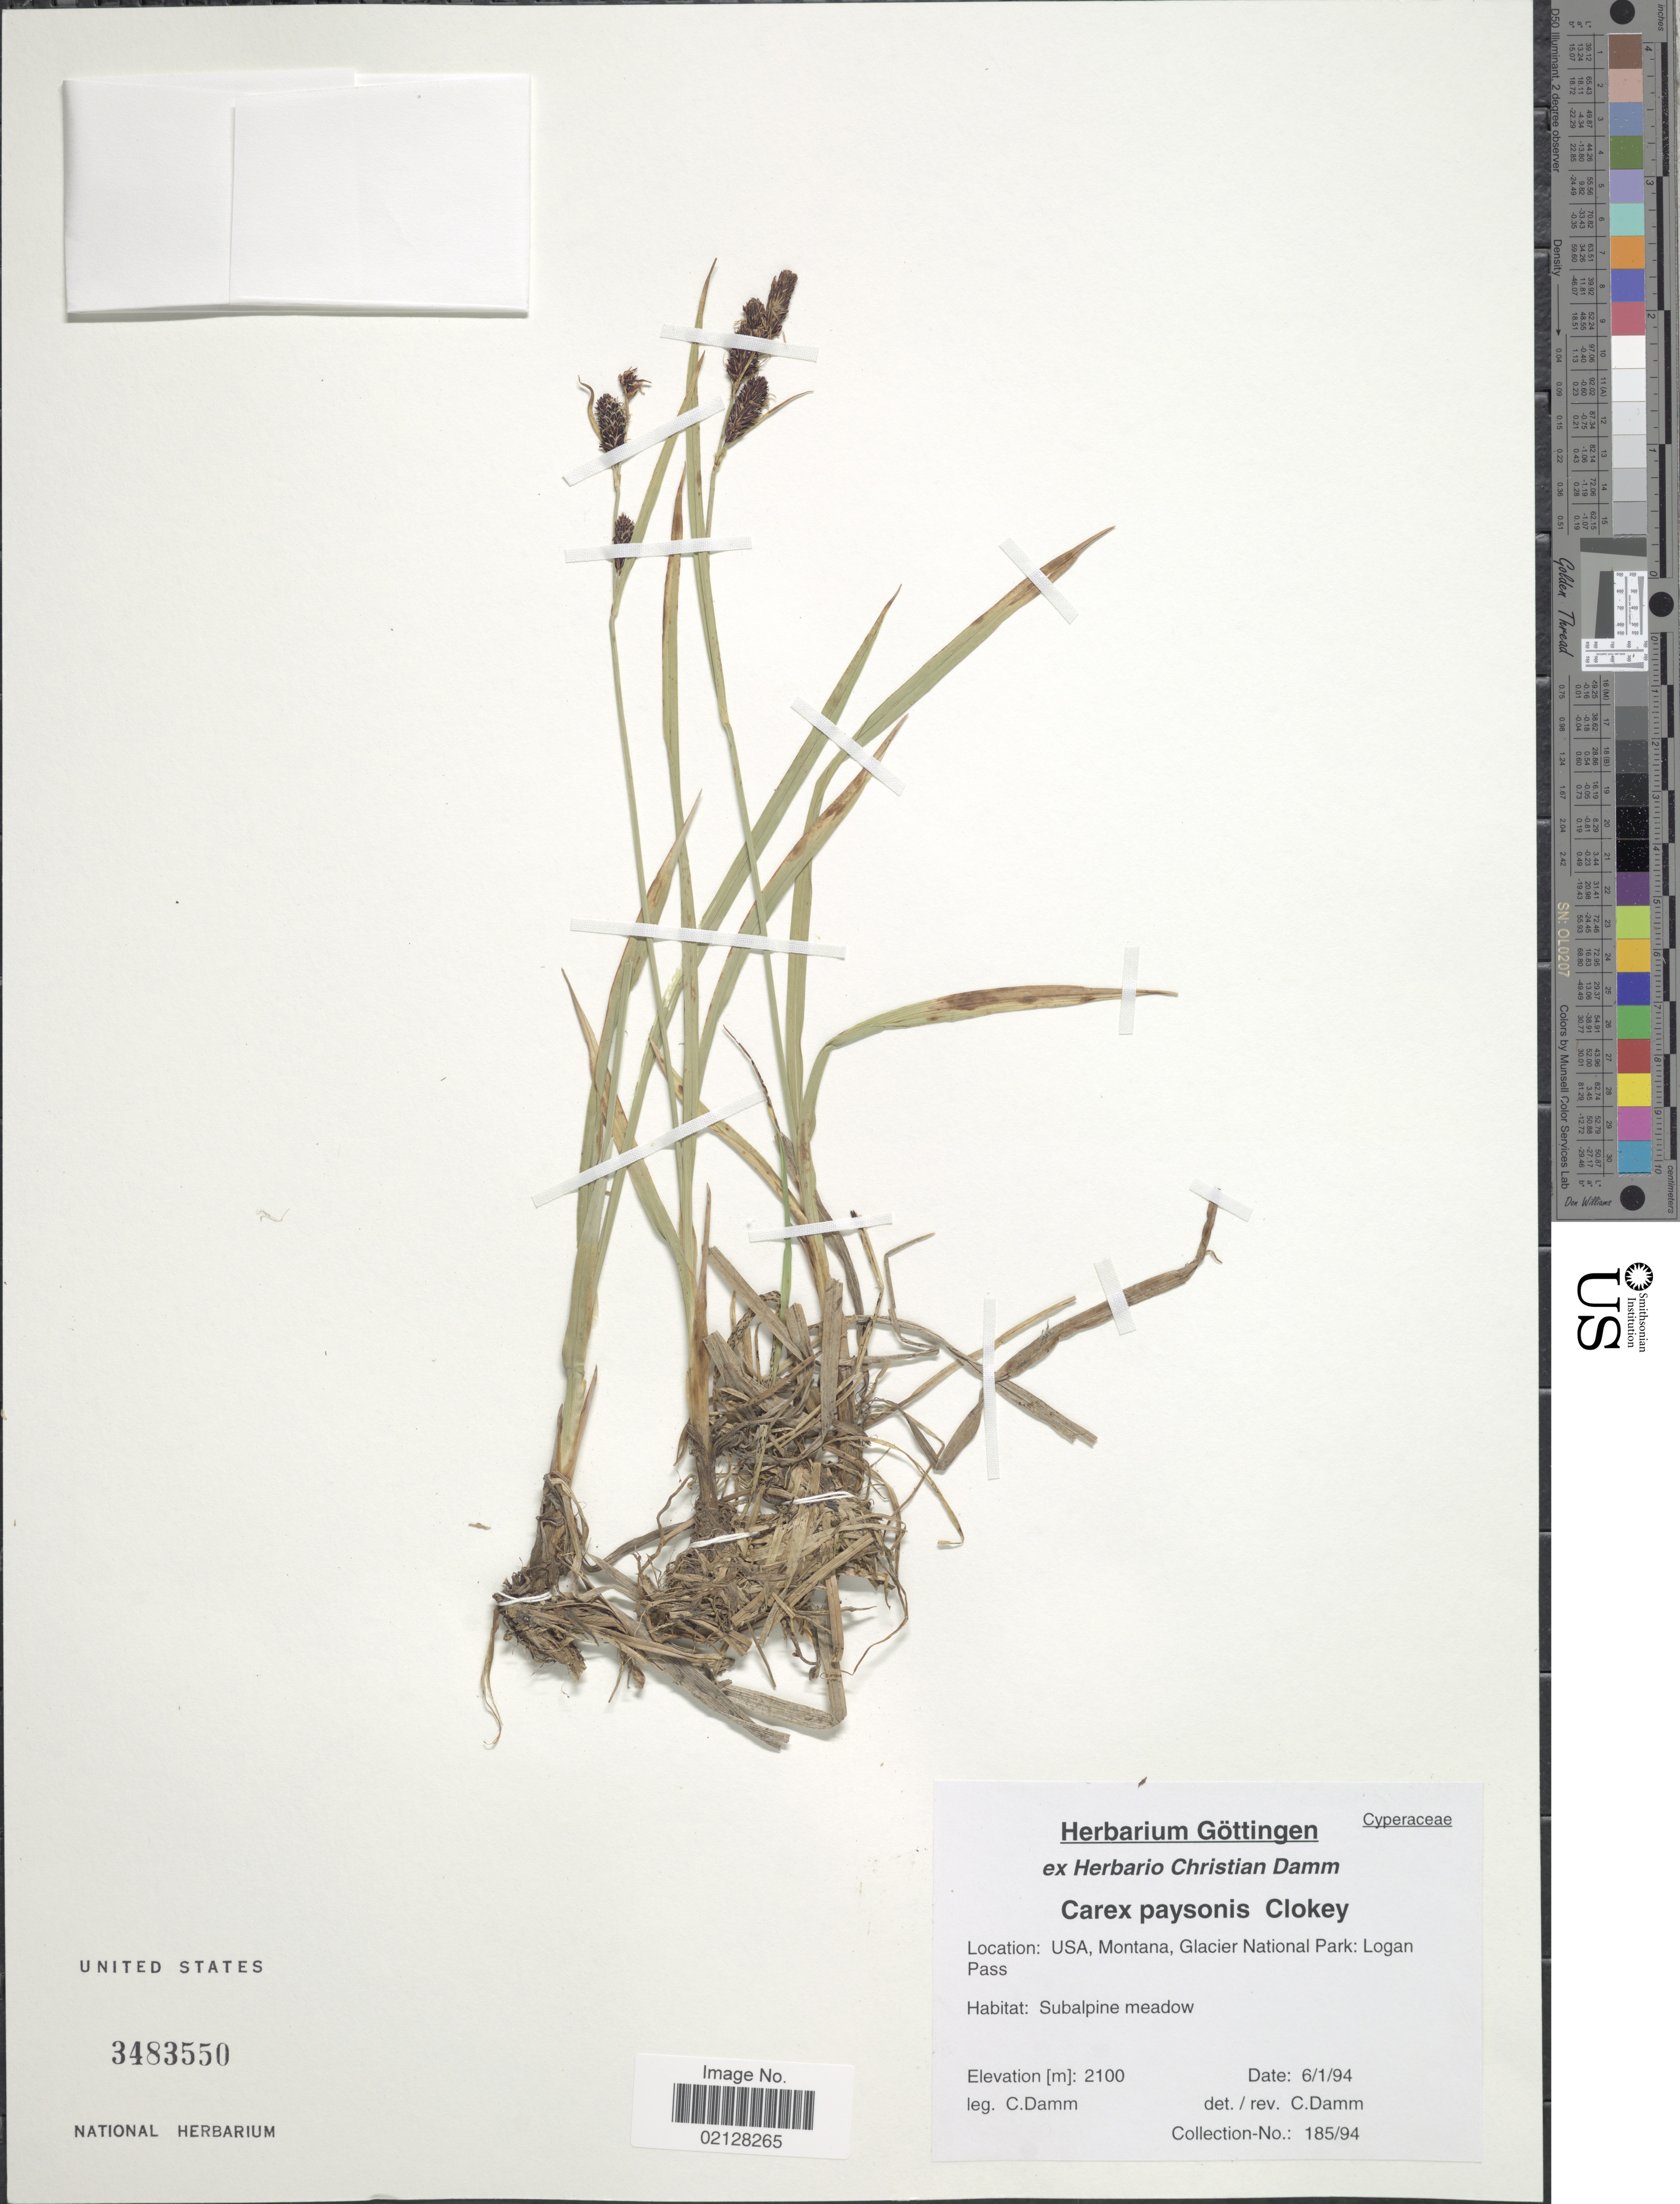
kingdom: Plantae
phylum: Tracheophyta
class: Liliopsida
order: Poales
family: Cyperaceae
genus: Carex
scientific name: Carex paysonis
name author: Clokey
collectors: C. Damm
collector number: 185/94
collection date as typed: Transcribed d/m/y: 1/6/94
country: United States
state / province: Montana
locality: Glacier National Park: Logan Pass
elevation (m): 2100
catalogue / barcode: US 3483550